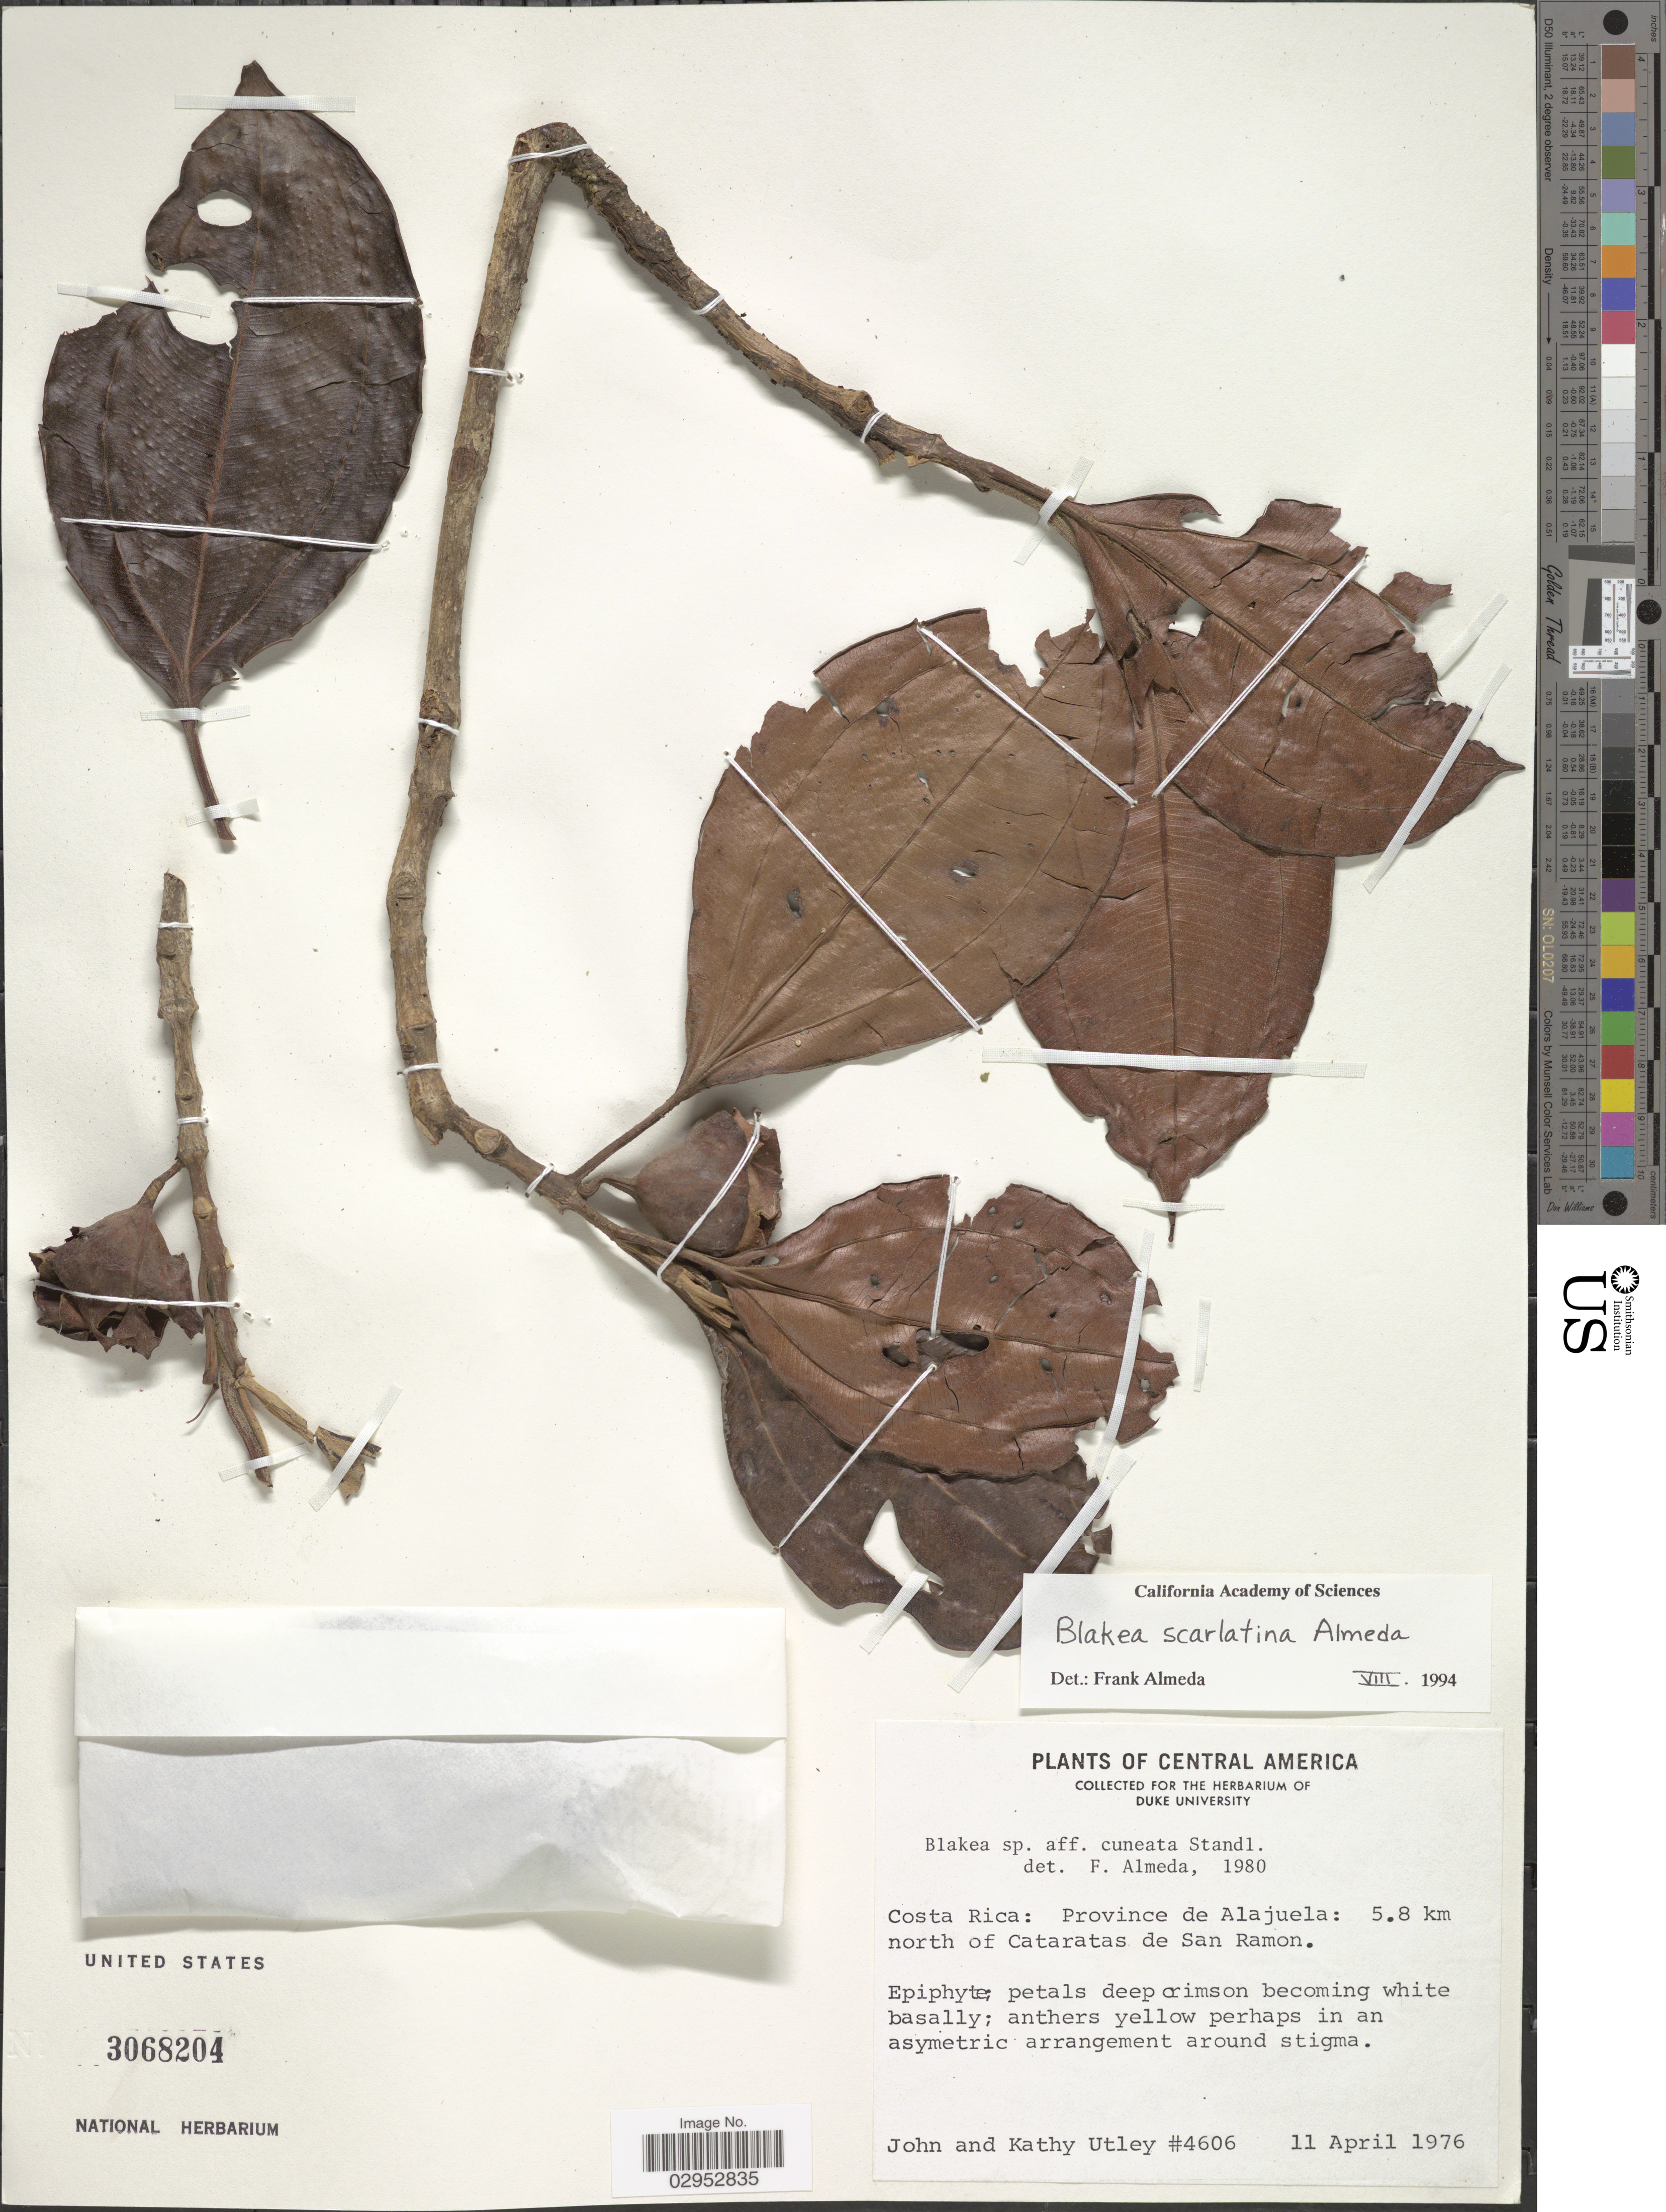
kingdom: Plantae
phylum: Tracheophyta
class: Magnoliopsida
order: Myrtales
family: Melastomataceae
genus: Blakea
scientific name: Blakea scarlatina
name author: Almeda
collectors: J. F. Utley & K. Burt-Utley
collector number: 4606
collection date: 1976-04-11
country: Costa Rica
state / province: Alajuela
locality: Province de Alajuela: 5.8 km north of Cataratas de San Ramon.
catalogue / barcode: US 3068204